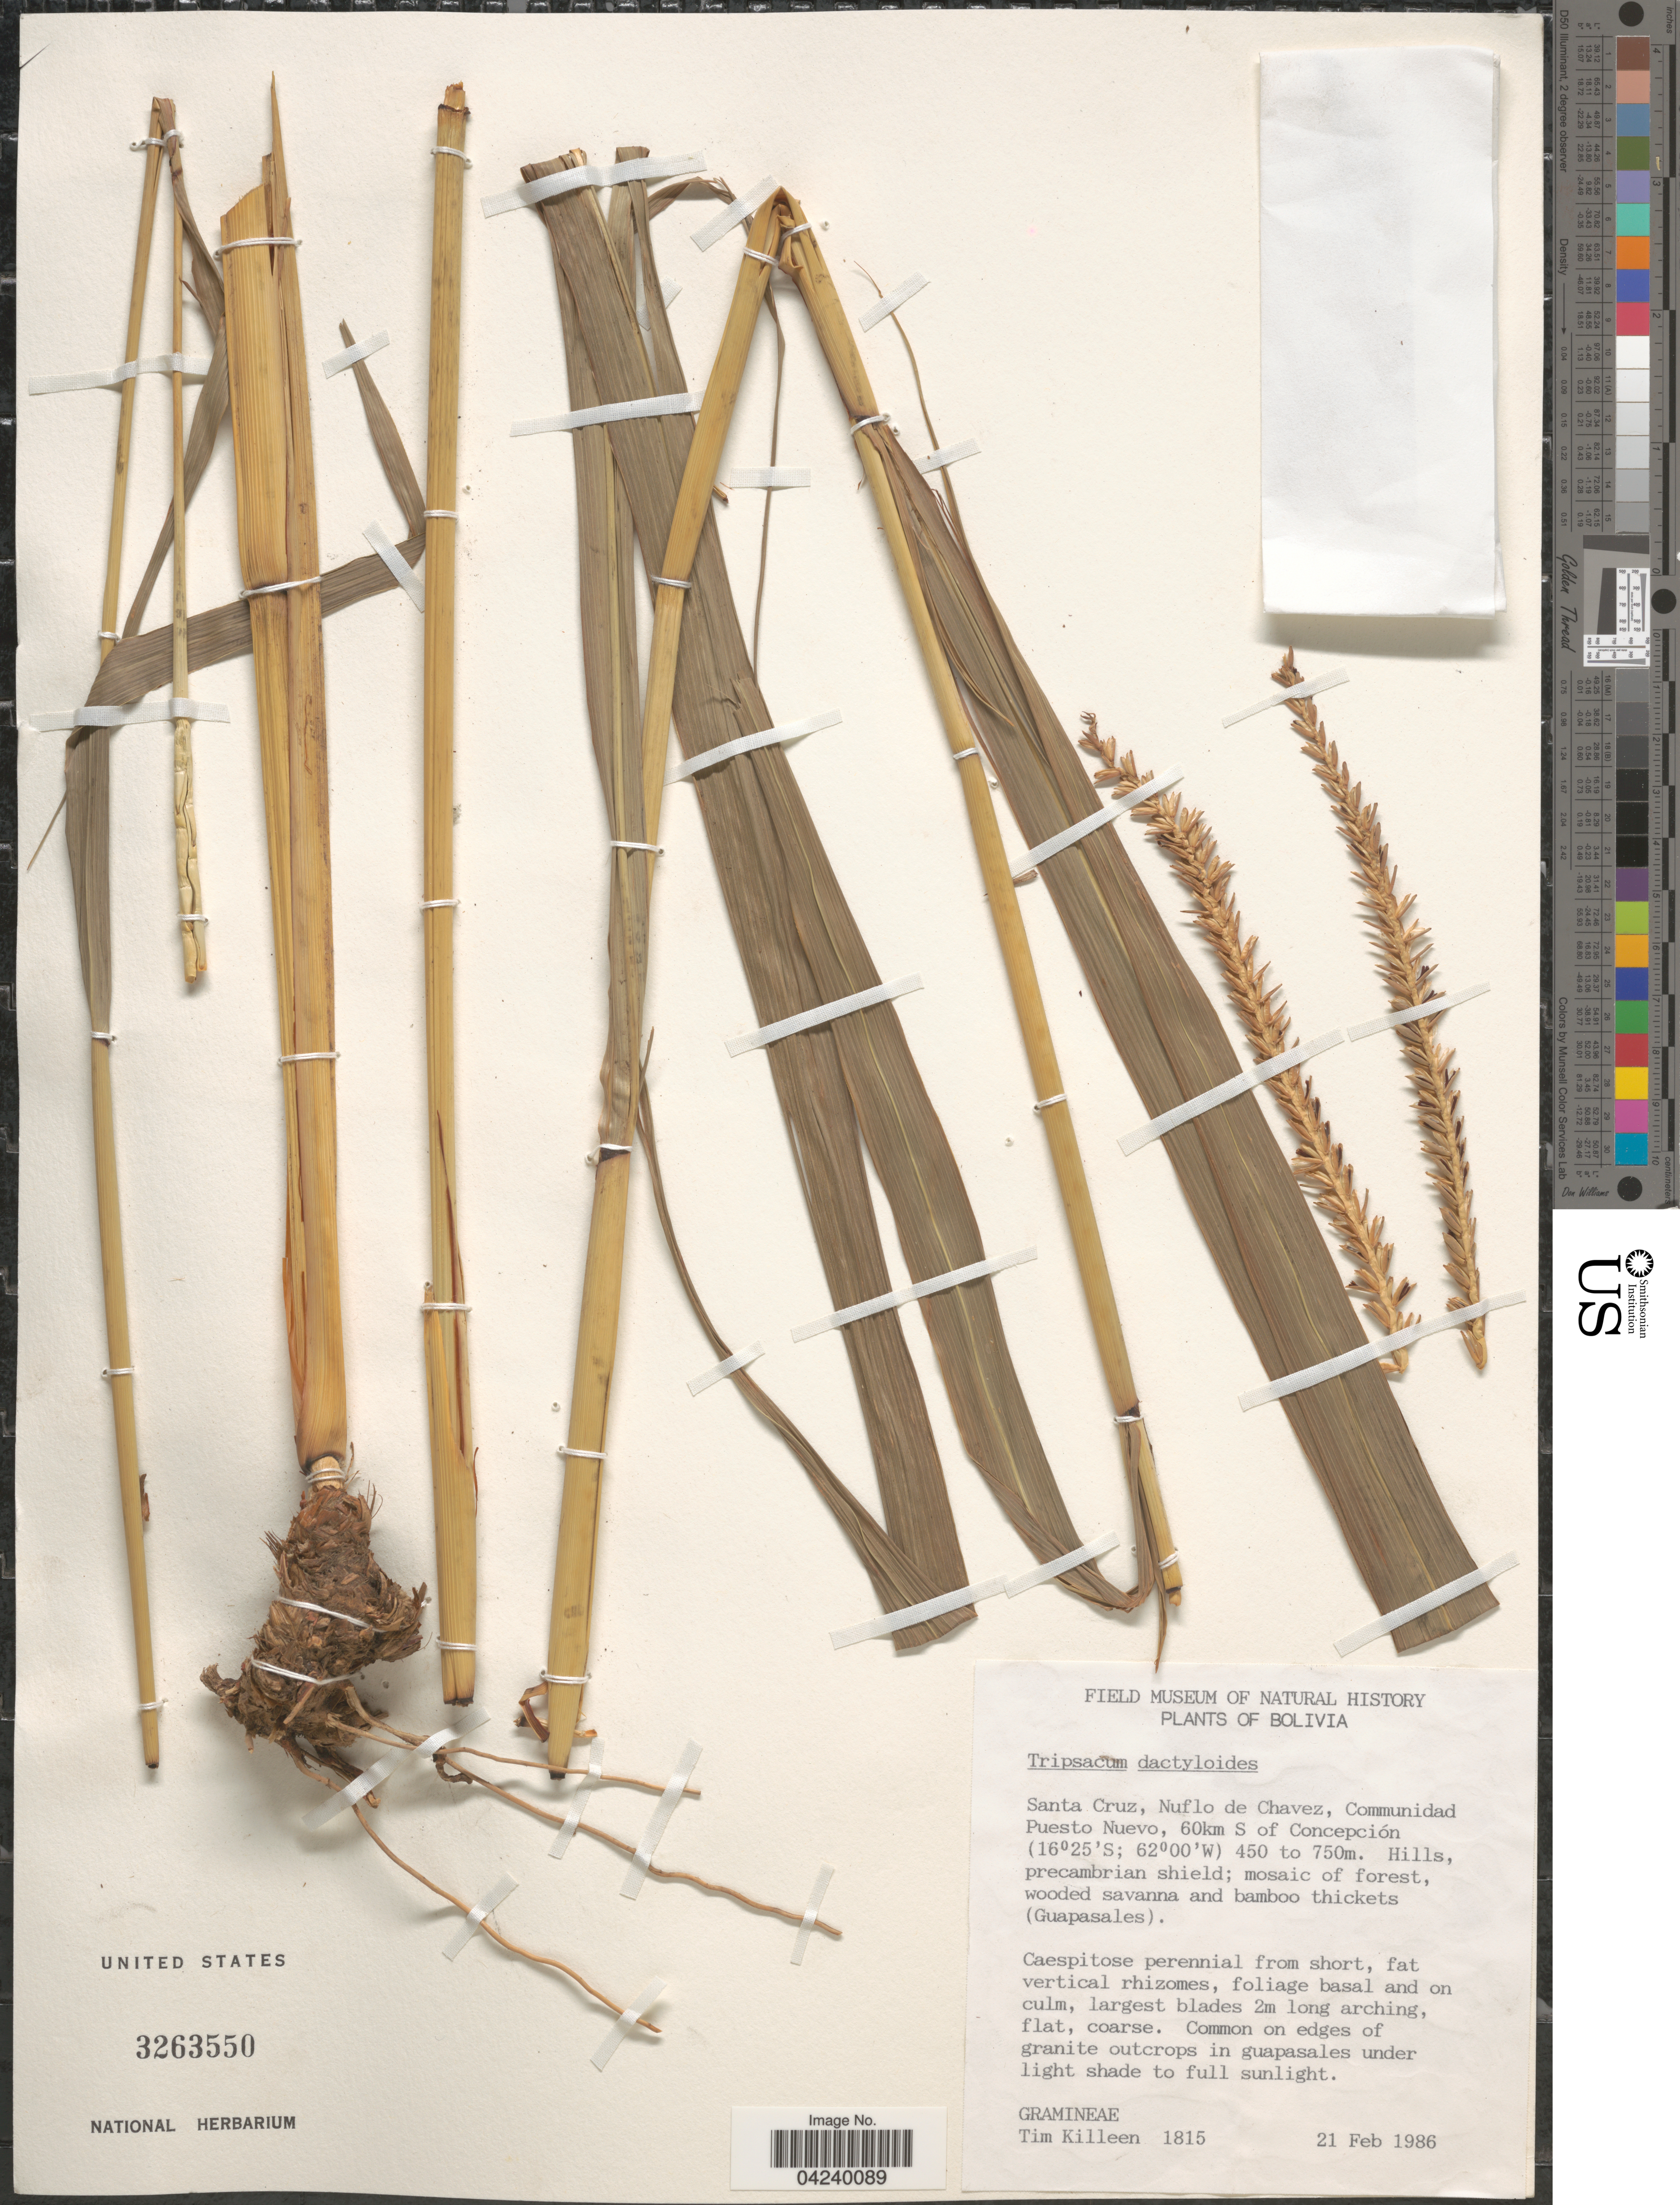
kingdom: Plantae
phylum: Tracheophyta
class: Liliopsida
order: Poales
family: Poaceae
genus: Tripsacum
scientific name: Tripsacum dactyloides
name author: (L.) L.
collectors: T. J. Killeen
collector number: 1815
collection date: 1986-02-21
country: Bolivia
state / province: Santa Cruz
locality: Nuflo de Chavez, Communidad Puesto Nuevo, 60km S of Concepción.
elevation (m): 450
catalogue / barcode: US 3263550